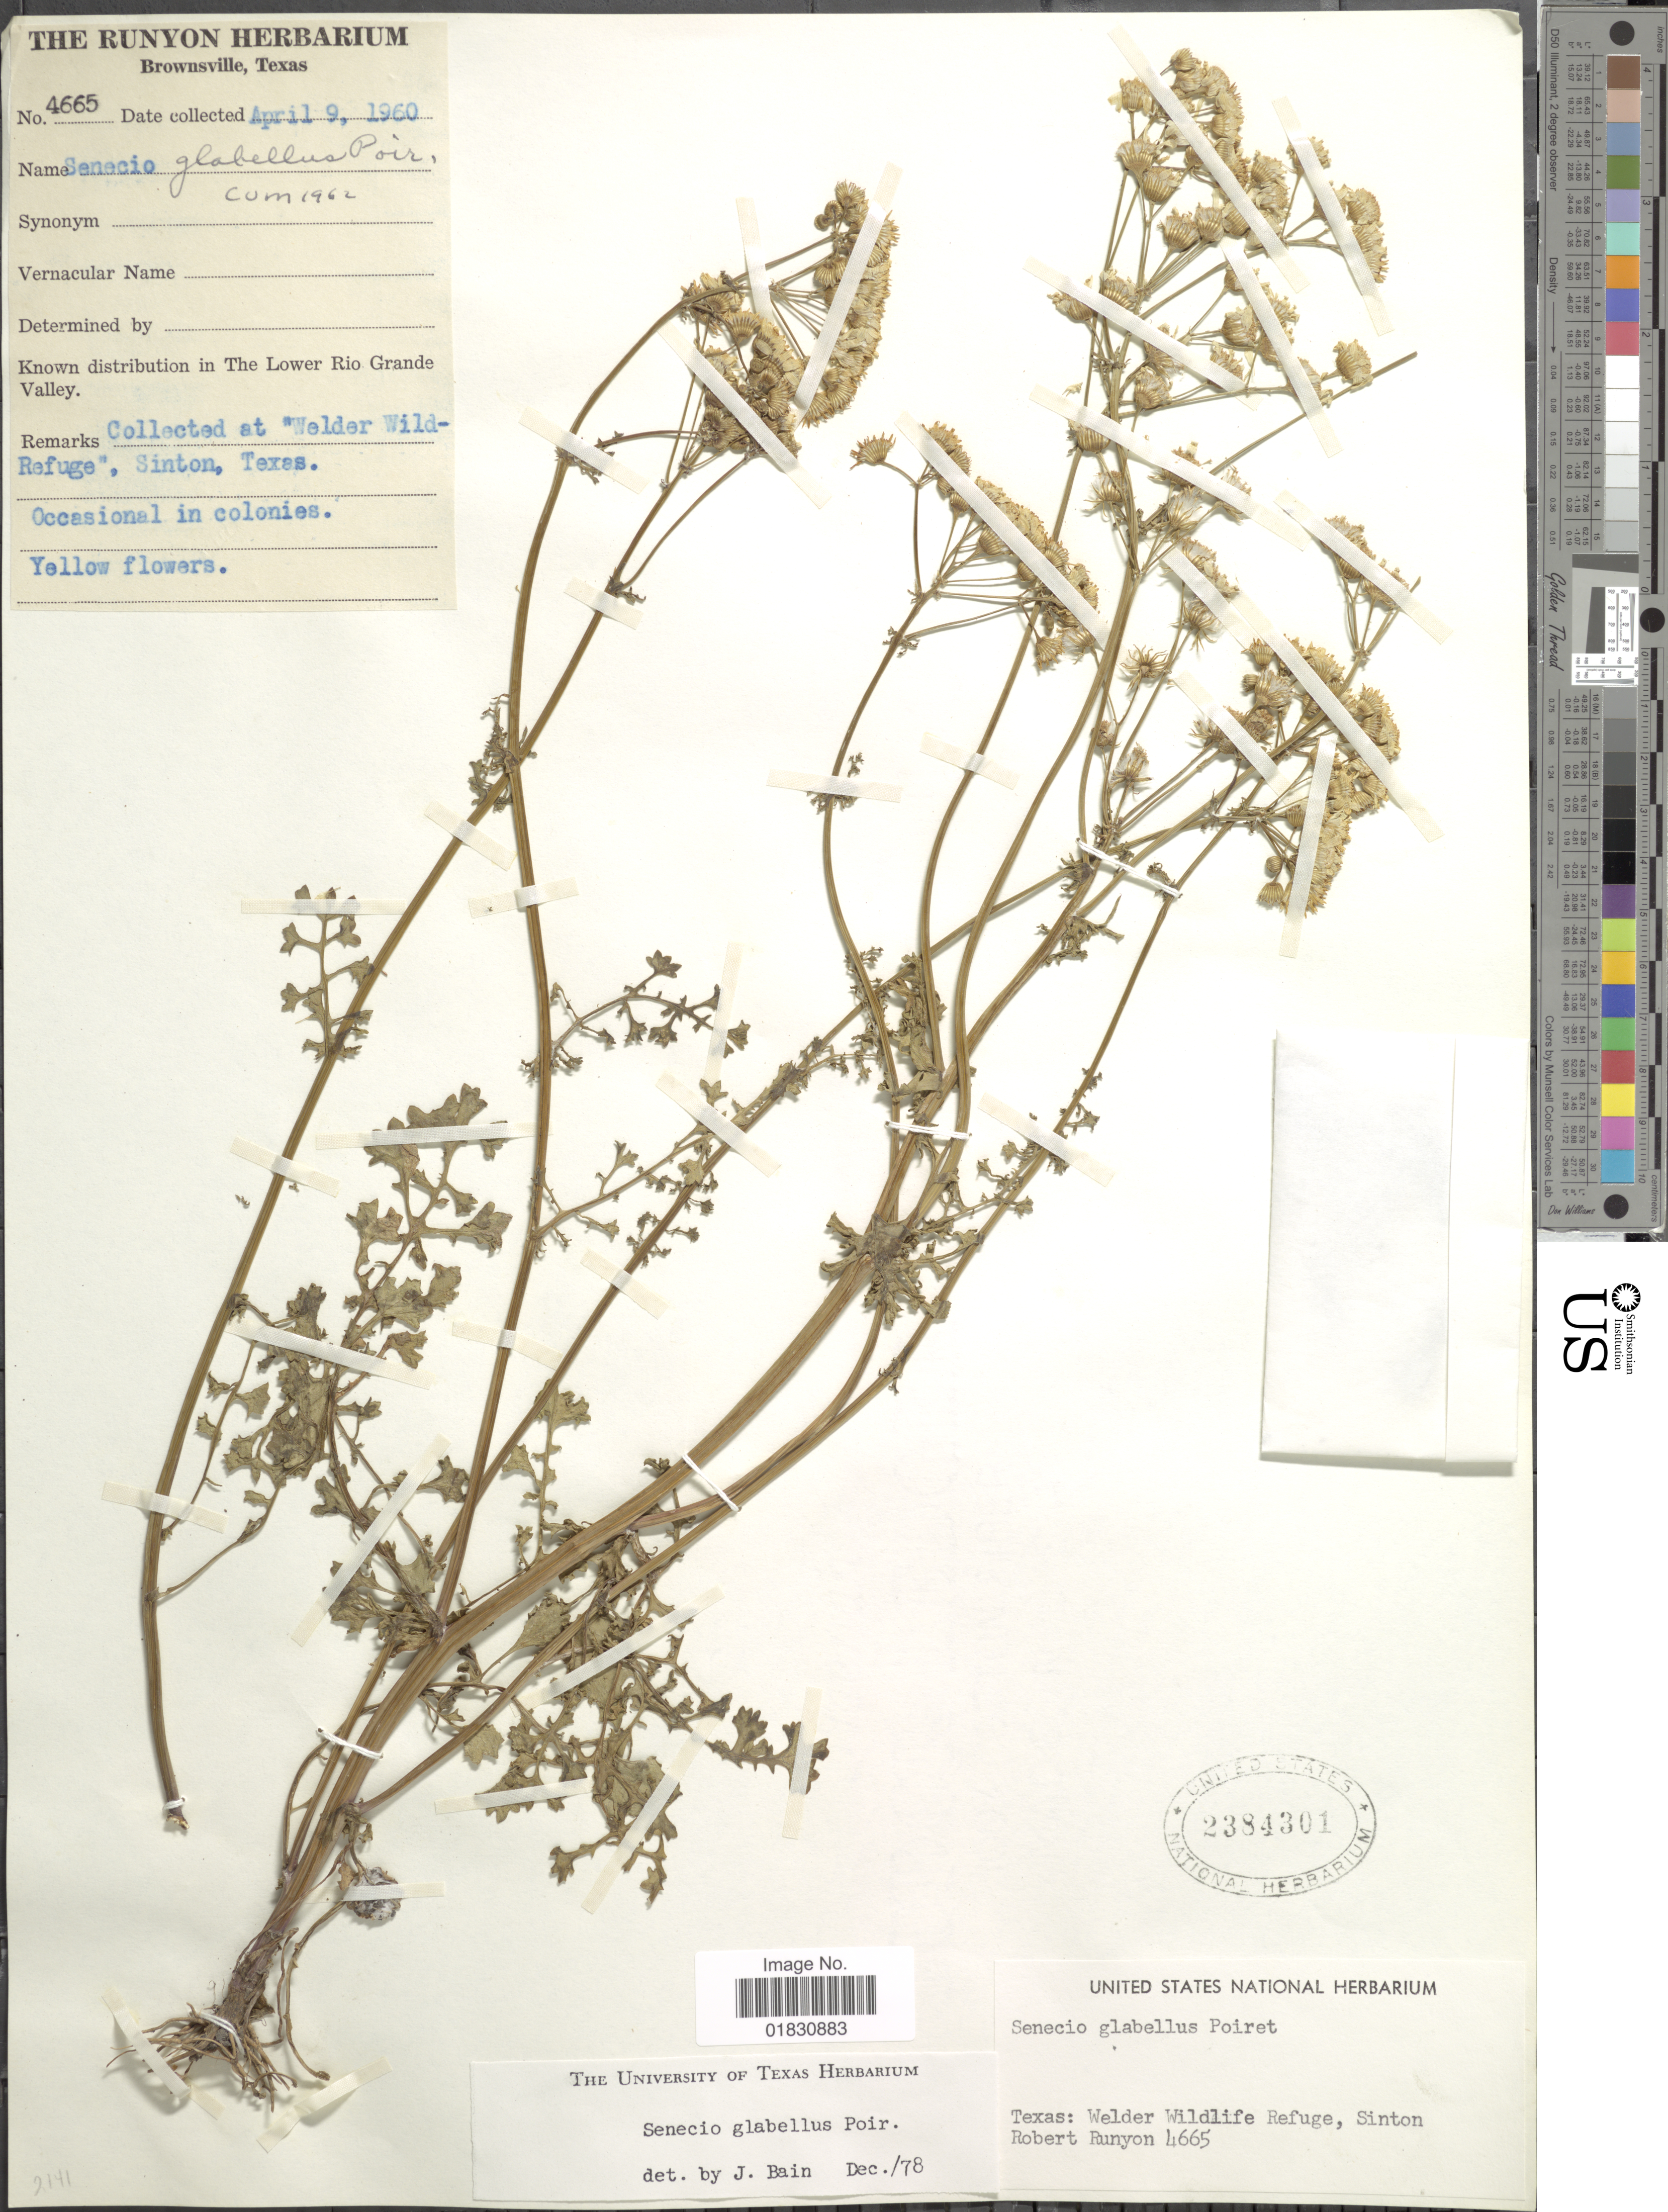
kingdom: Plantae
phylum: Tracheophyta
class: Magnoliopsida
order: Asterales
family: Asteraceae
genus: Packera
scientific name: Packera glabella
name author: (Poir.) C. Jeffrey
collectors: R. Runyon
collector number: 4665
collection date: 1960-04-09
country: United States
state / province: Texas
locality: Welder Wild Refuge, Sinton, Texas, The Lower Rio Grande Valley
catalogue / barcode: US 2384301